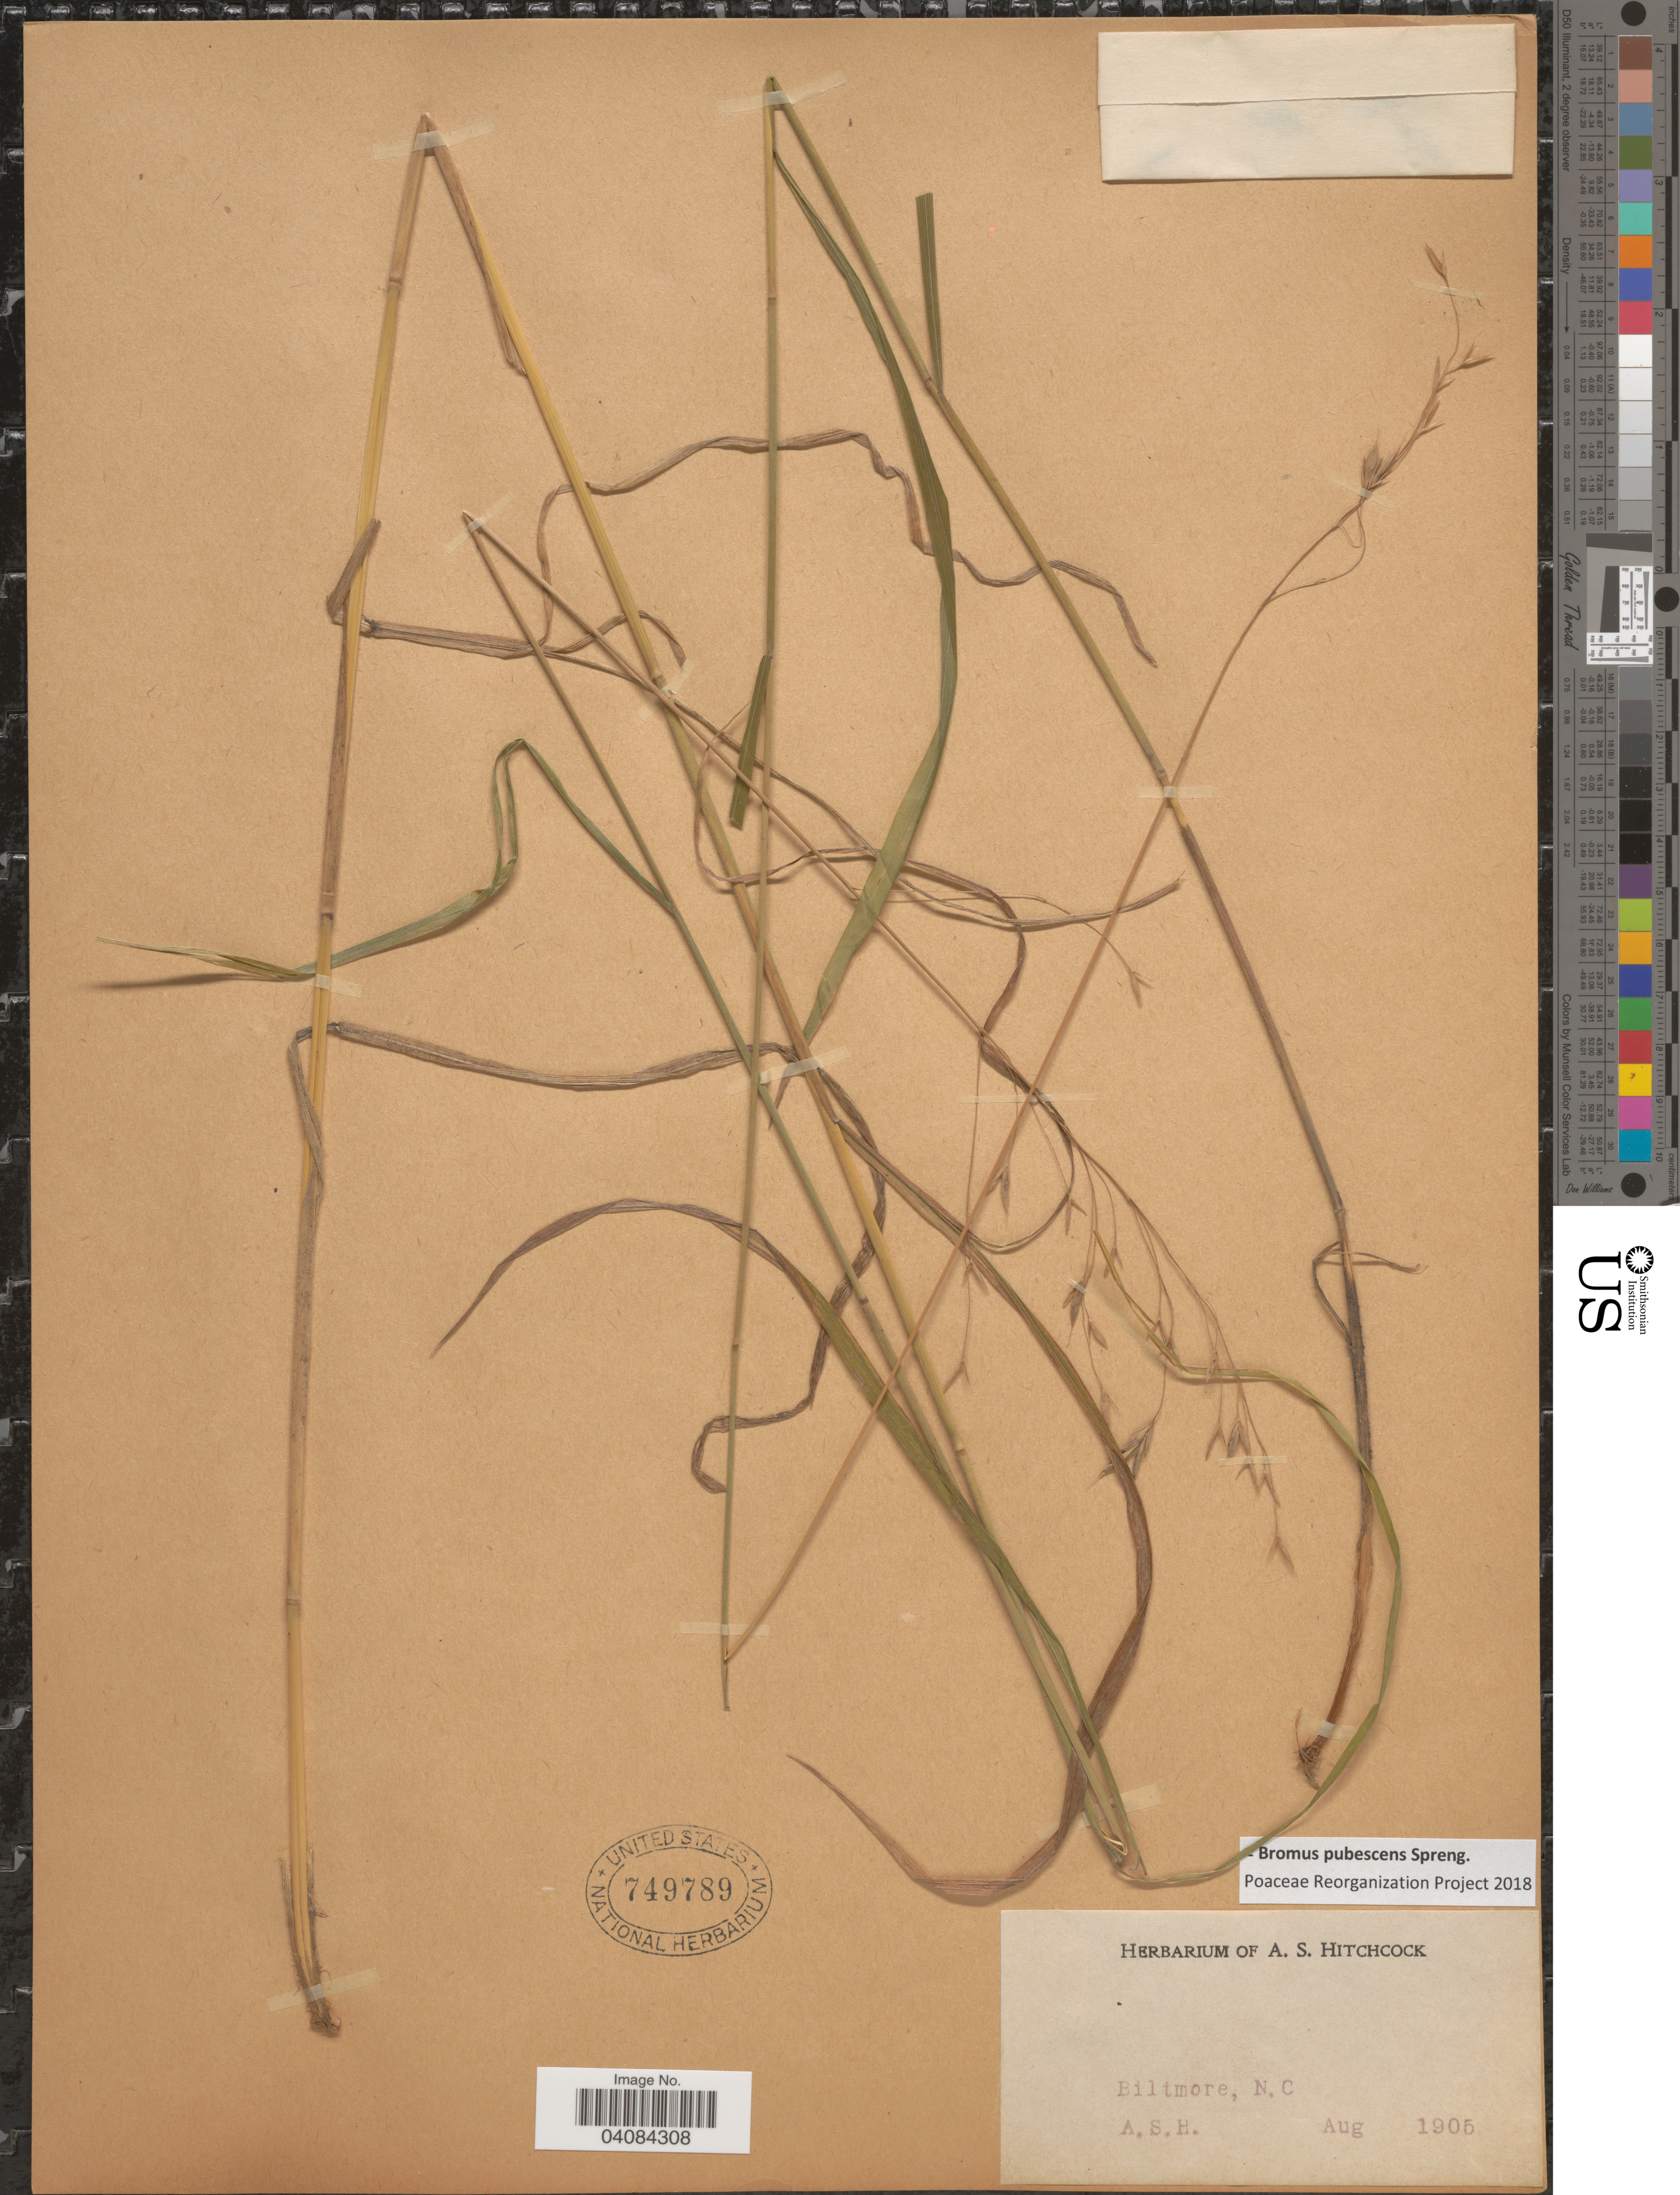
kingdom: Plantae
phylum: Tracheophyta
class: Liliopsida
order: Poales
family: Poaceae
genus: Bromus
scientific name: Bromus pubescens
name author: Muhl. ex Willd.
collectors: A. S. Hitchcock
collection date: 1905-08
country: United States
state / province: North Carolina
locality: Biltmore.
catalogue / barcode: US 749789